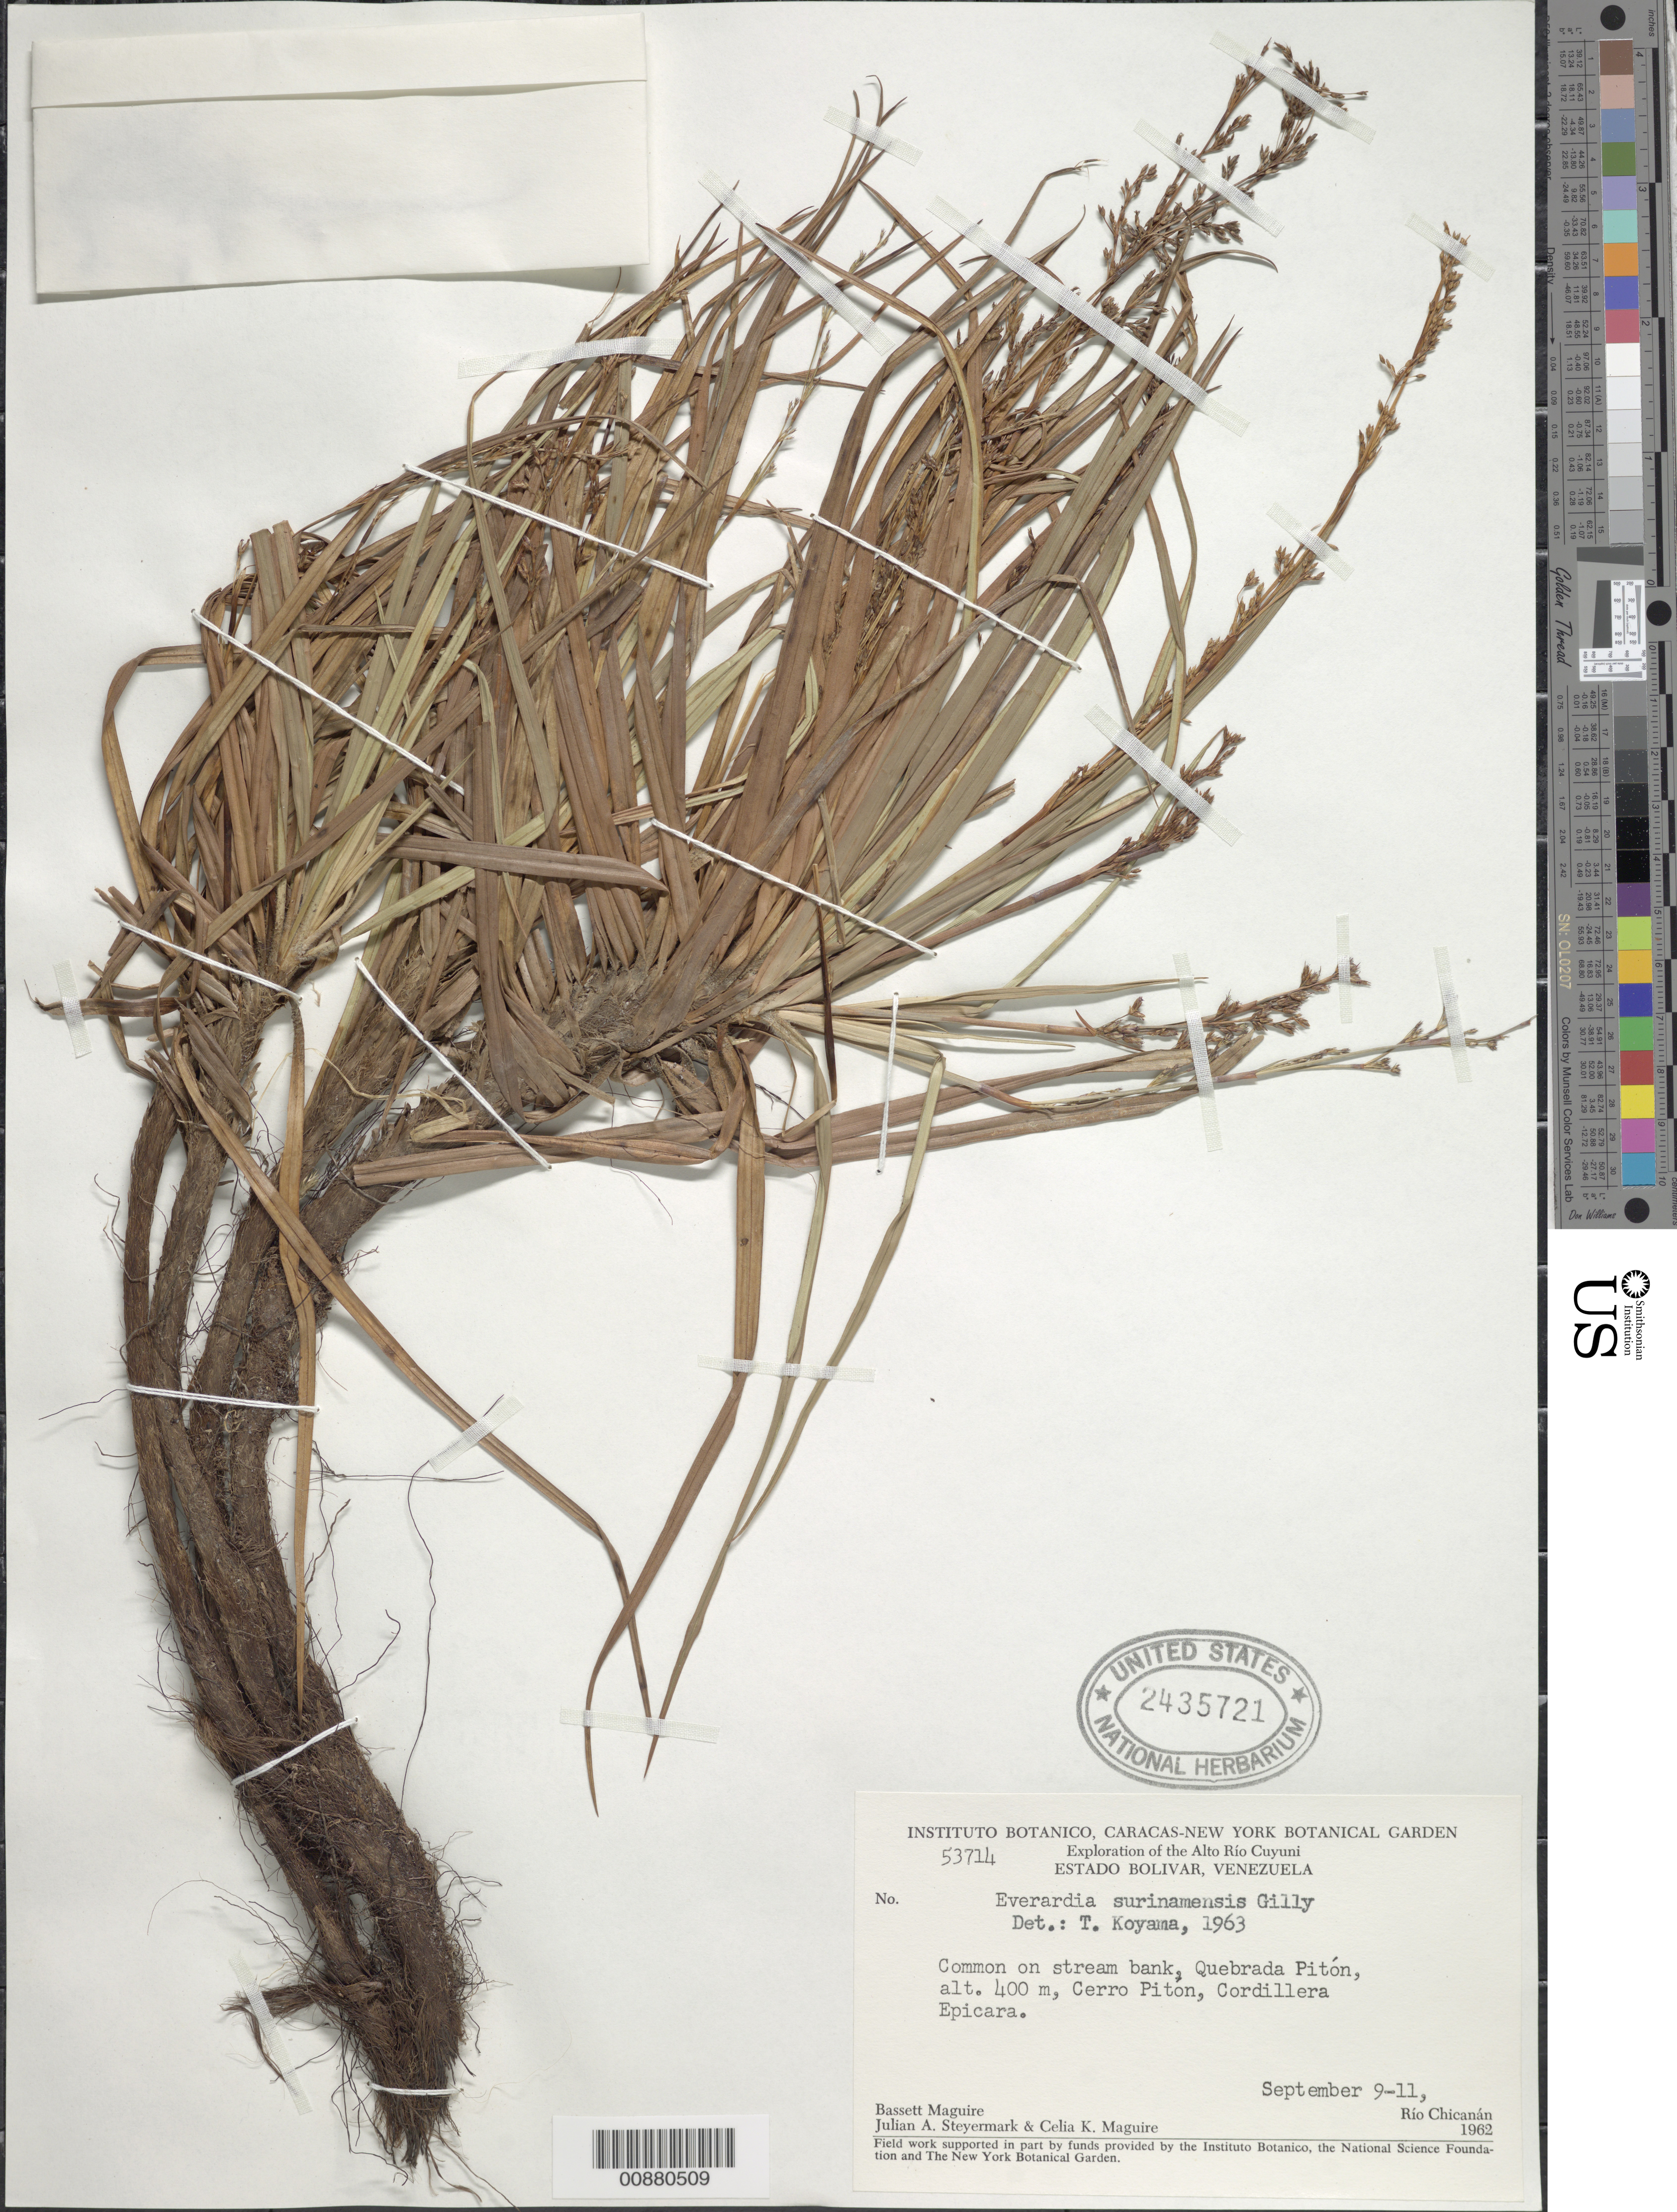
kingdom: Plantae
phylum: Tracheophyta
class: Liliopsida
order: Poales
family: Cyperaceae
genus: Cephalocarpus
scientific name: Cephalocarpus montanus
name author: (Ridley) S.M. Costa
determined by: Strong, Mark T., (BOT), Smithsonian Institution - National Museum of Natural History (UNITED STATES)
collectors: B. Maguire, J. Steyermark & C. K. Maguire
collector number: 53714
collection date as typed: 9-Sep-62 to 11-Sep-62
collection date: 1962-09-09/1962-09-11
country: Venezuela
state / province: Bolívar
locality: Alto Río Cuyuni, Quebrada Pitón, Cerro Pitón, Cordillera Epicara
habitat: Stream bank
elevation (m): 400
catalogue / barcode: US 2435721